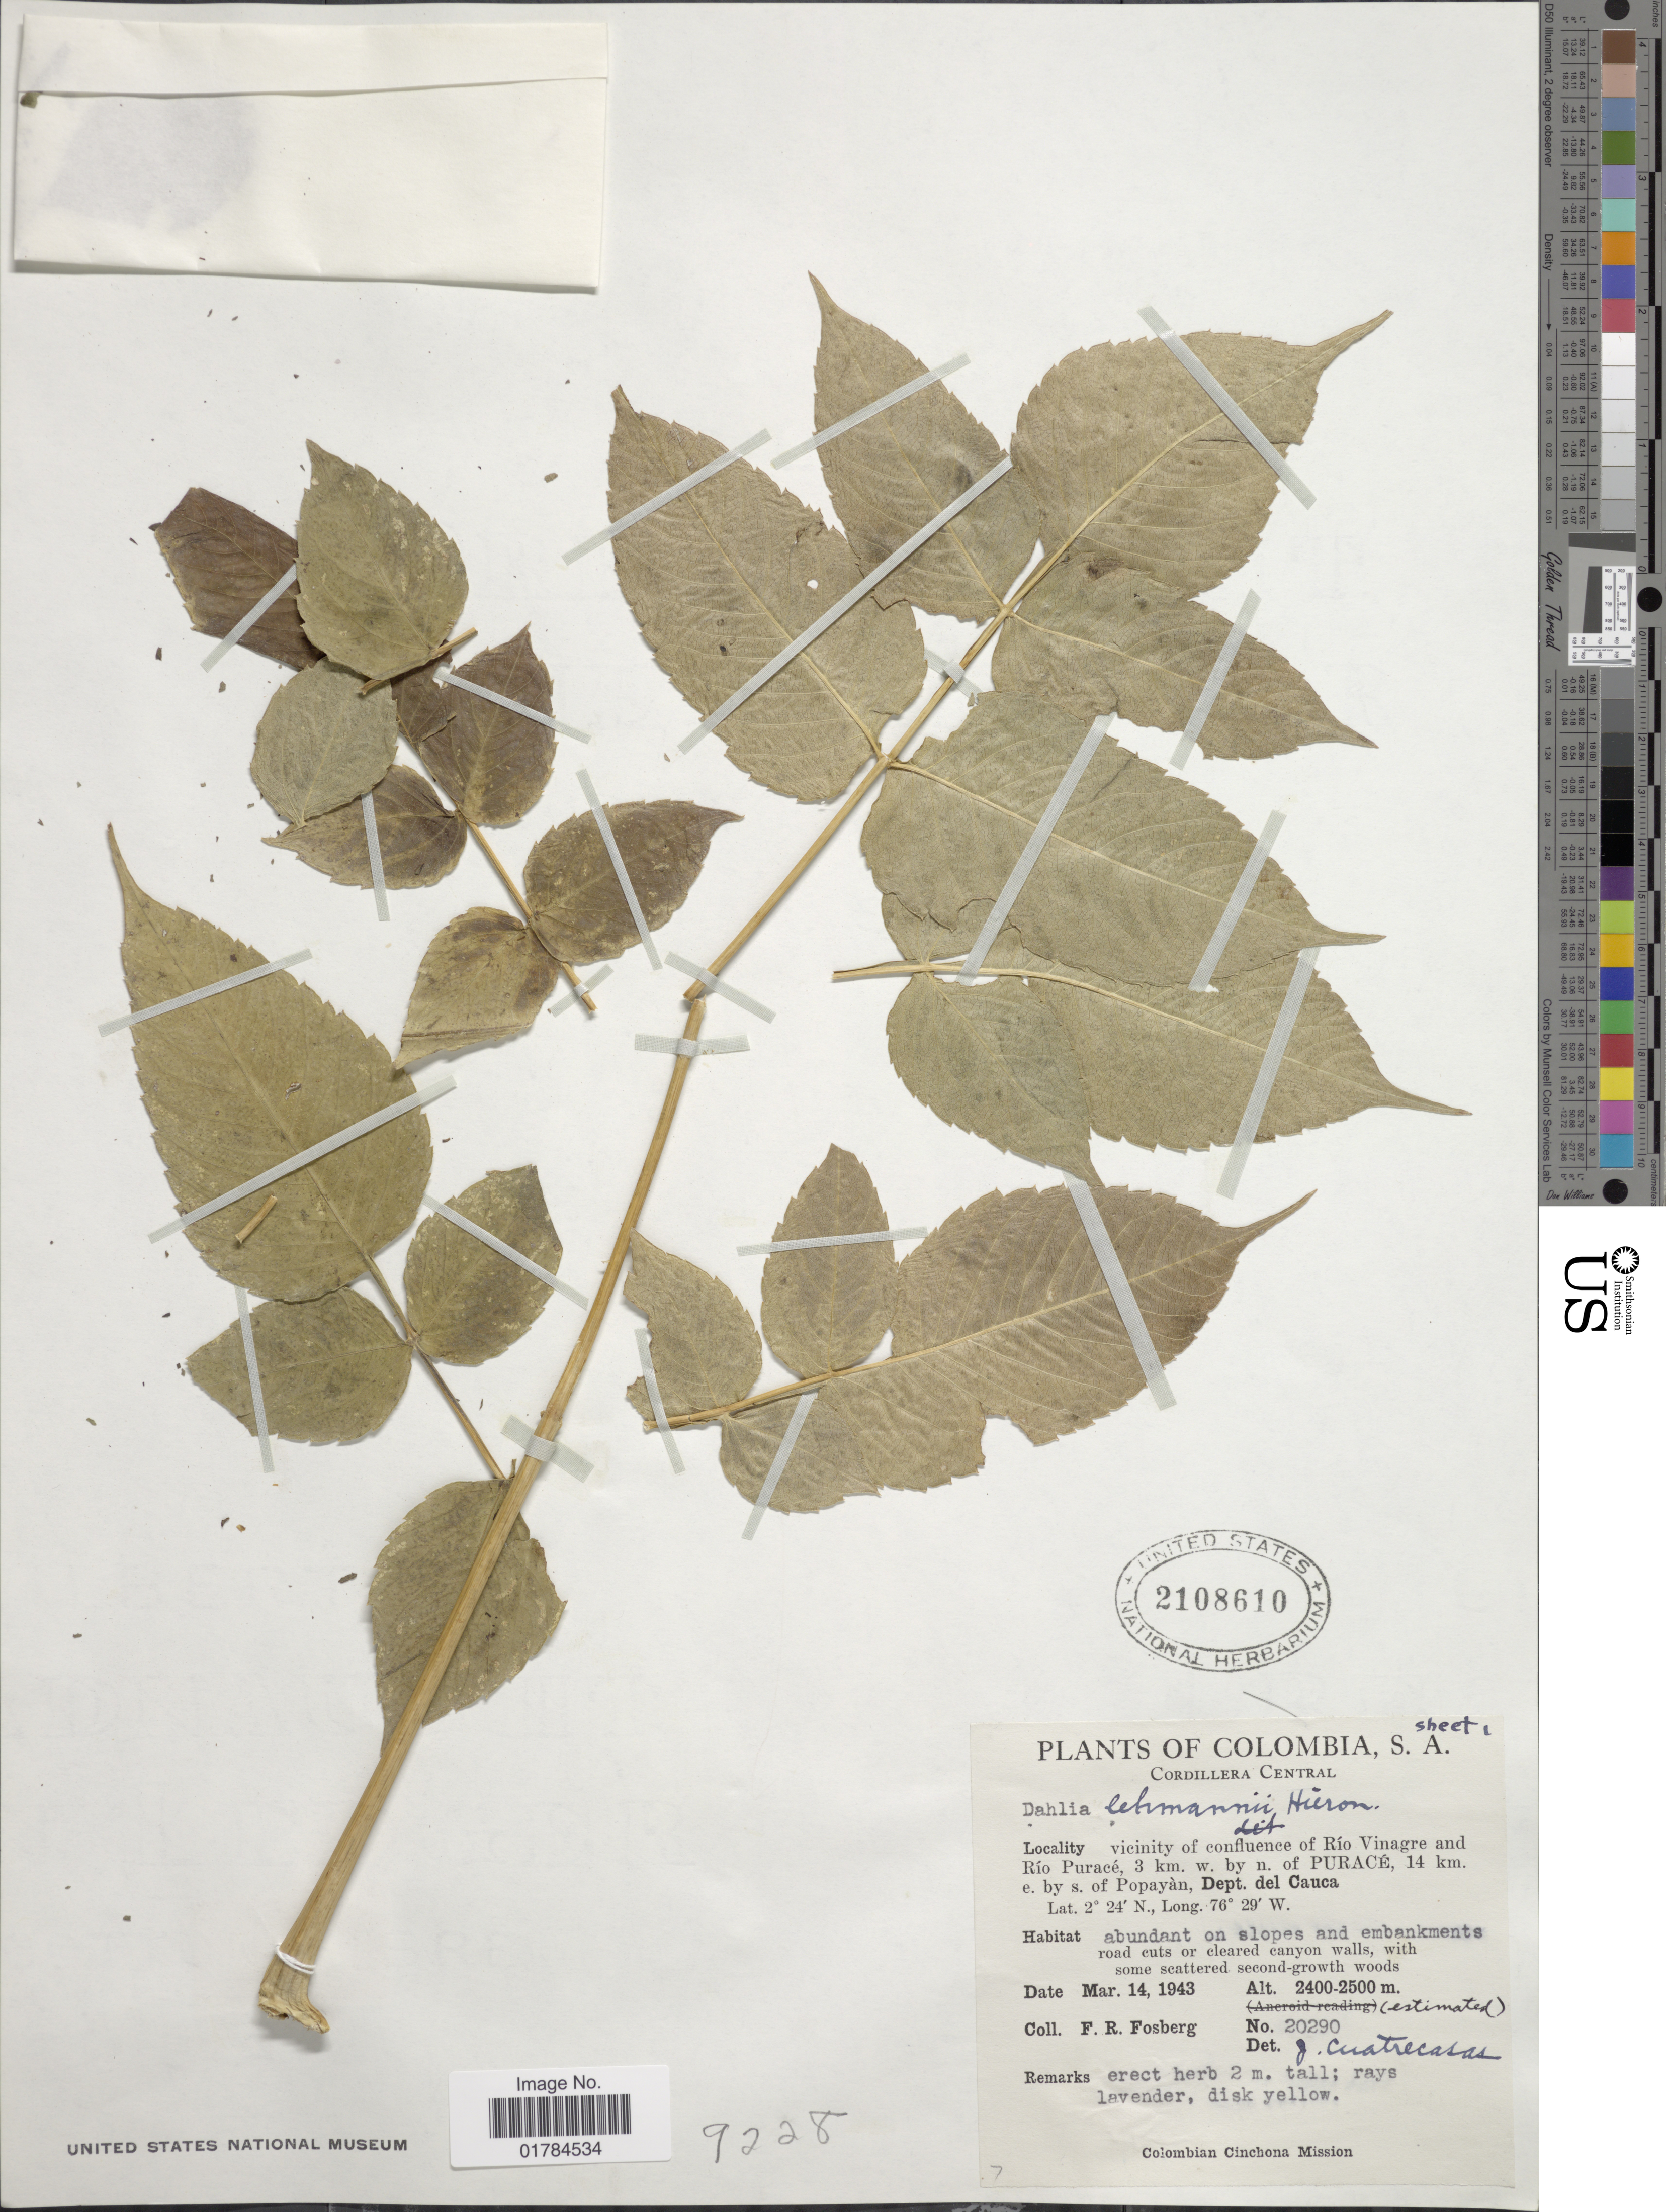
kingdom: Plantae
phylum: Tracheophyta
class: Magnoliopsida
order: Asterales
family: Asteraceae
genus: Dahlia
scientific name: Dahlia lehmanni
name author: Hieron.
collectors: F. R. Fosberg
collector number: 20290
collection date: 1943-03-14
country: Colombia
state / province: Cauca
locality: Cordillera Central, vicinity of confluence of Rio Vinagre and Rio Purace, 3 km. w. by n. of Purace, 14 km. e by s. of Popayan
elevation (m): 2400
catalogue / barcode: US 2108610